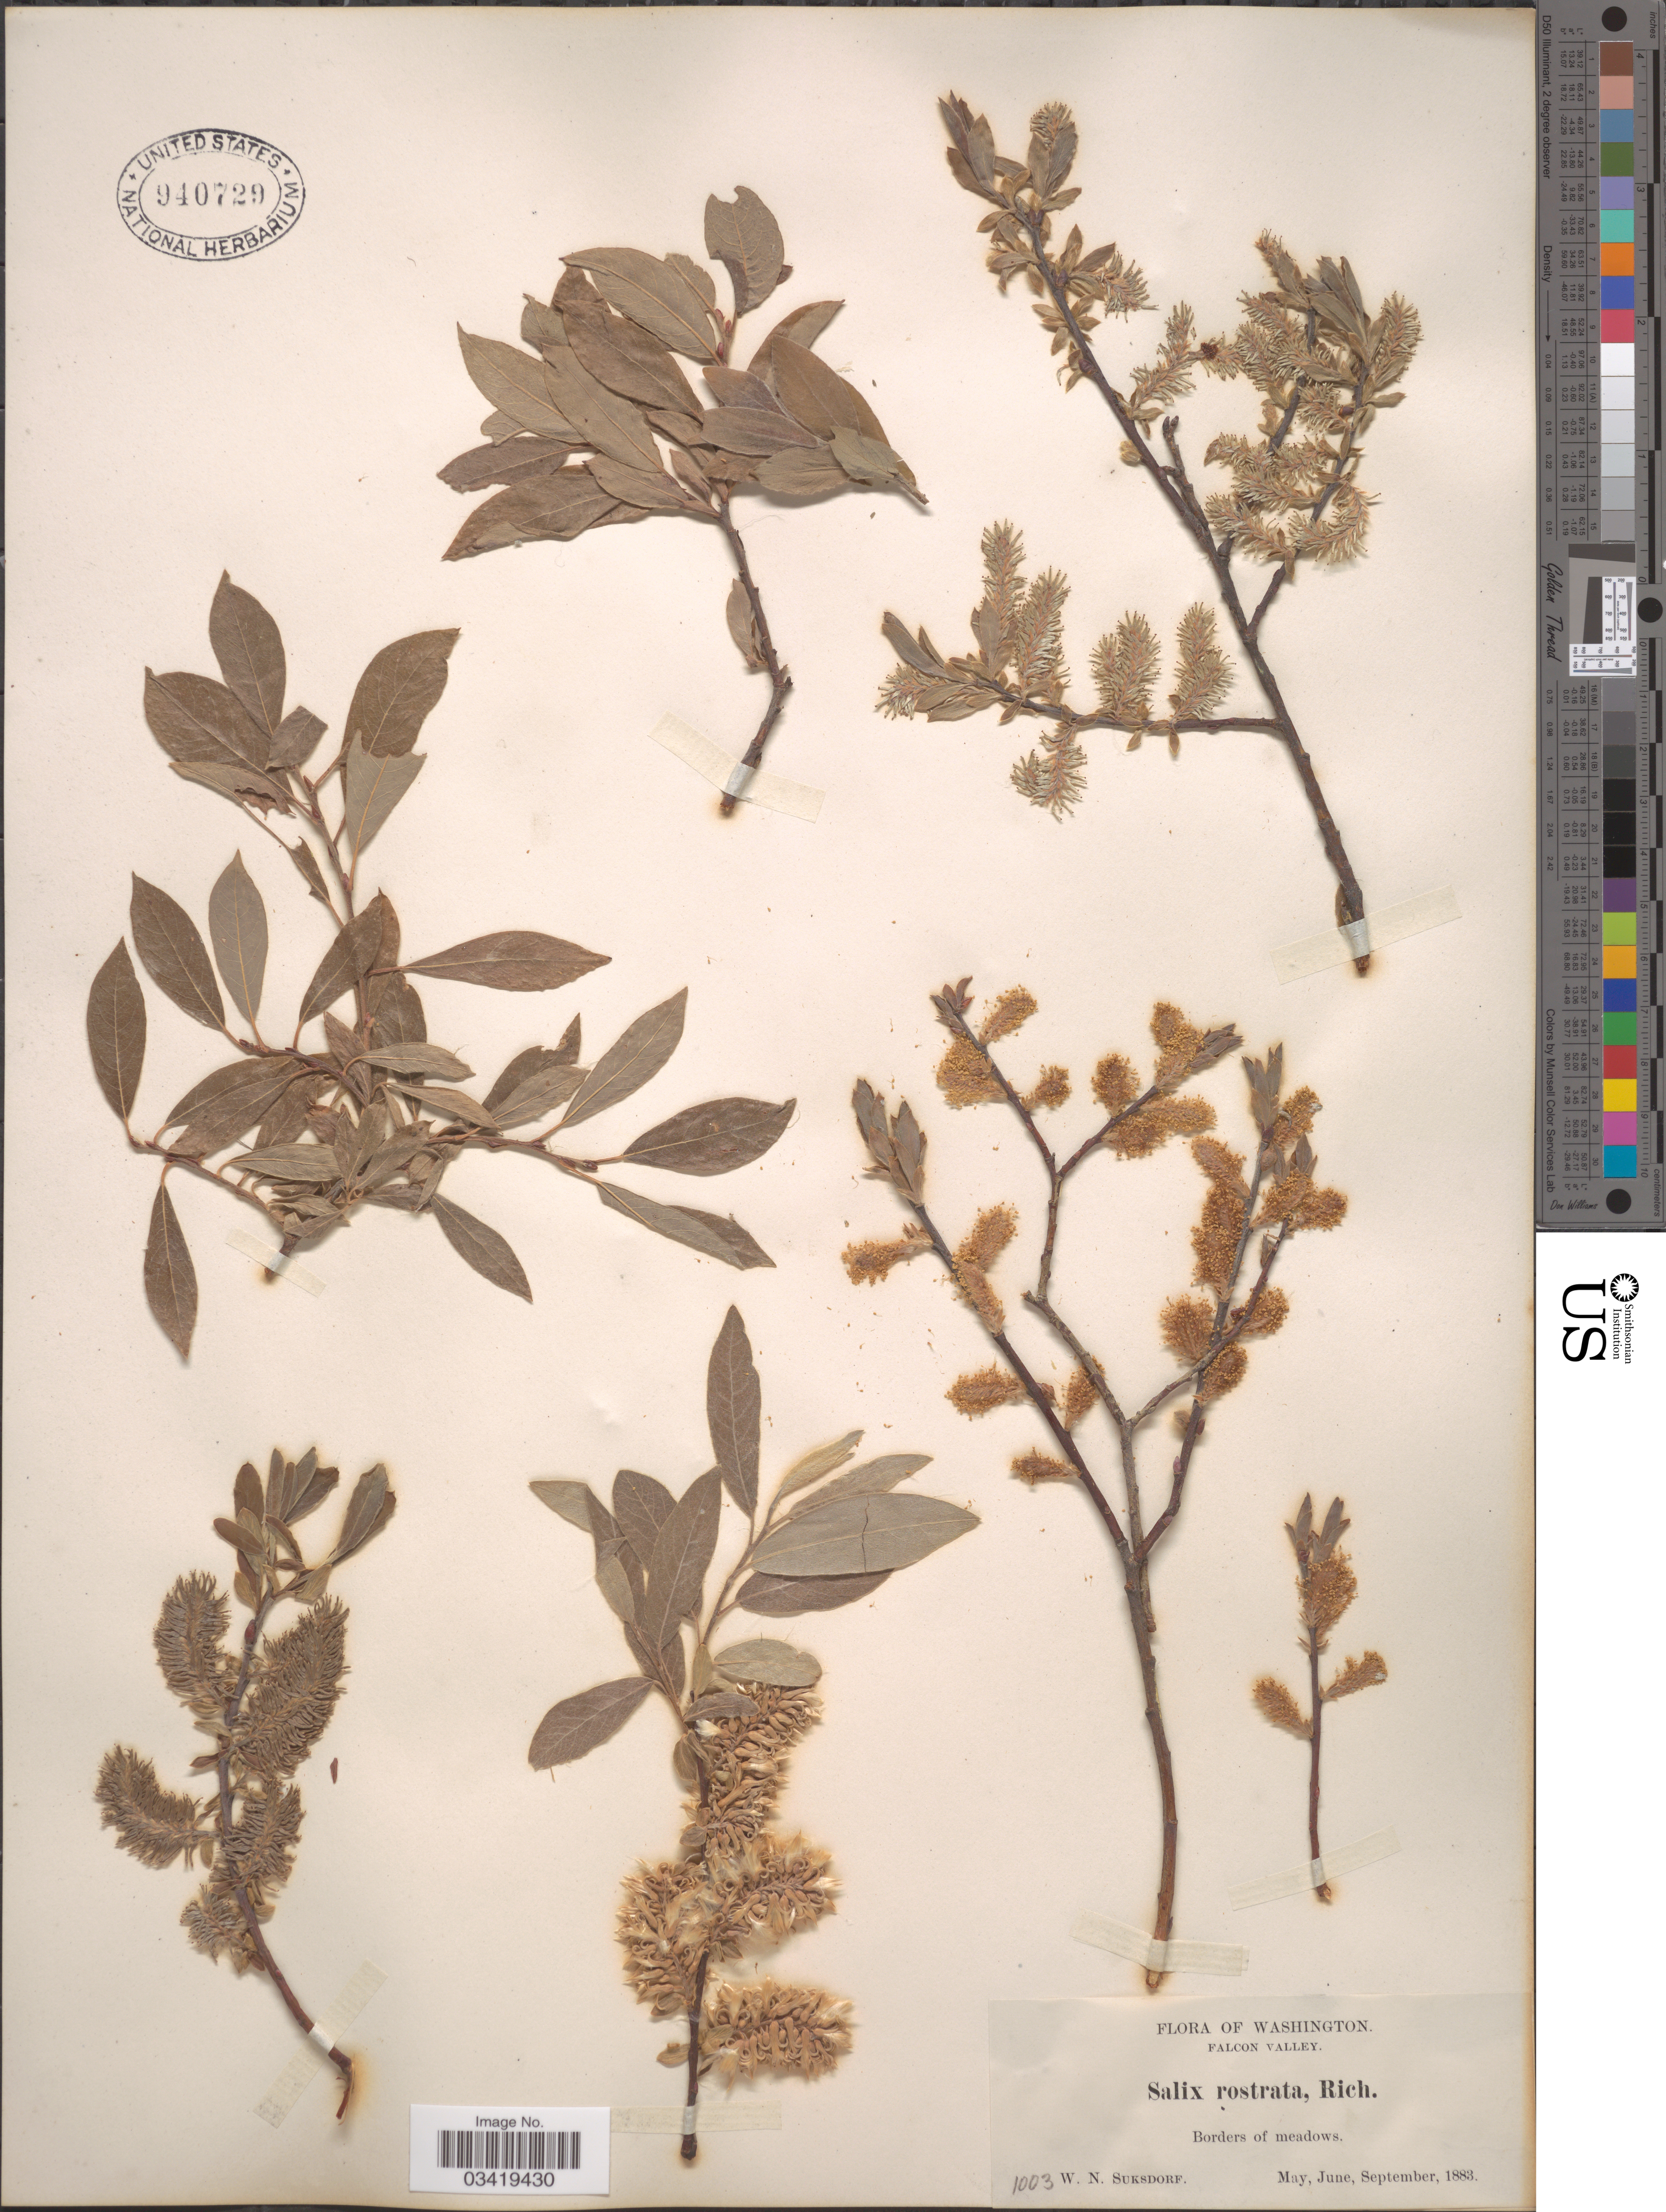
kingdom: Plantae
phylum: Tracheophyta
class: Magnoliopsida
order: Malpighiales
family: Salicaceae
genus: Salix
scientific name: Salix bebbiana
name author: Sarg.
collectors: W. N. Suksdorf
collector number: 1003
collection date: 1883-05/1883-09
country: United States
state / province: Washington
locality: Falcon Valley.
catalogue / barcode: US 940729